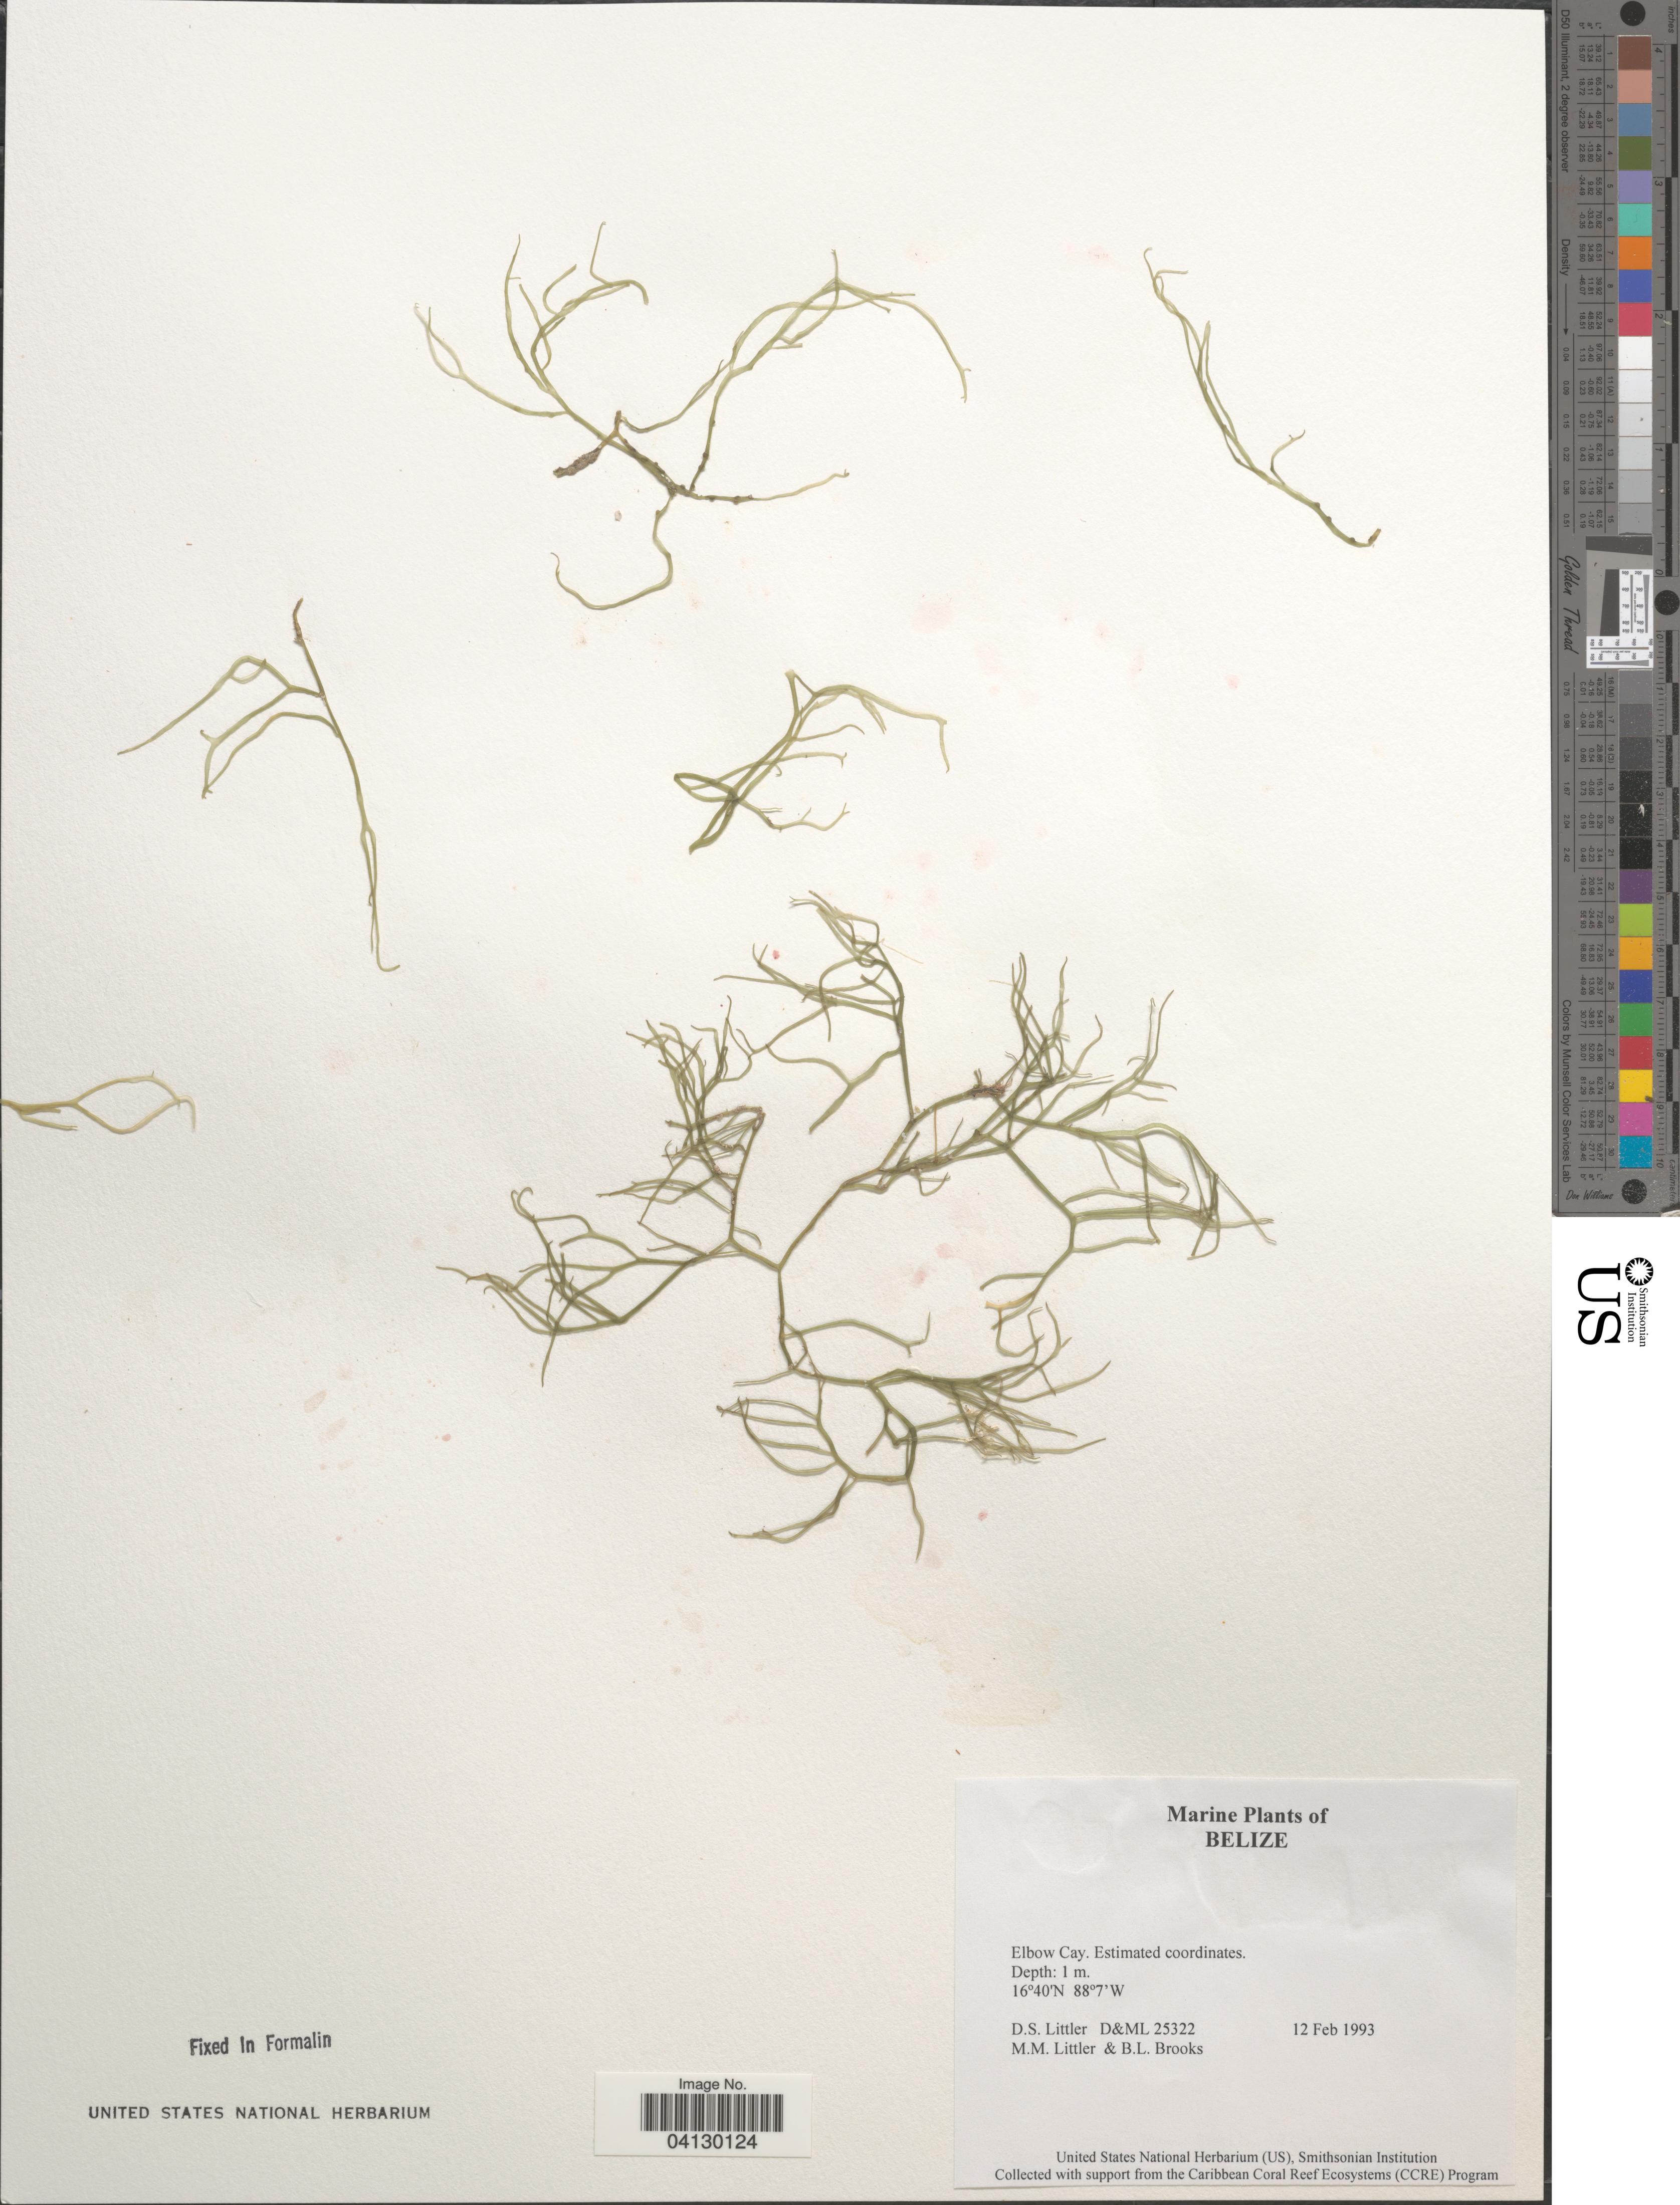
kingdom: Plantae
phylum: Rhodophyta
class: Florideophyceae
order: Corallinales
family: Corallinaceae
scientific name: Crustose Coralline Algae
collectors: D. S. Littler & B. Brooks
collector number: D&ML 25322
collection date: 1993-02-12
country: Belize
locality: Elbow Cay.